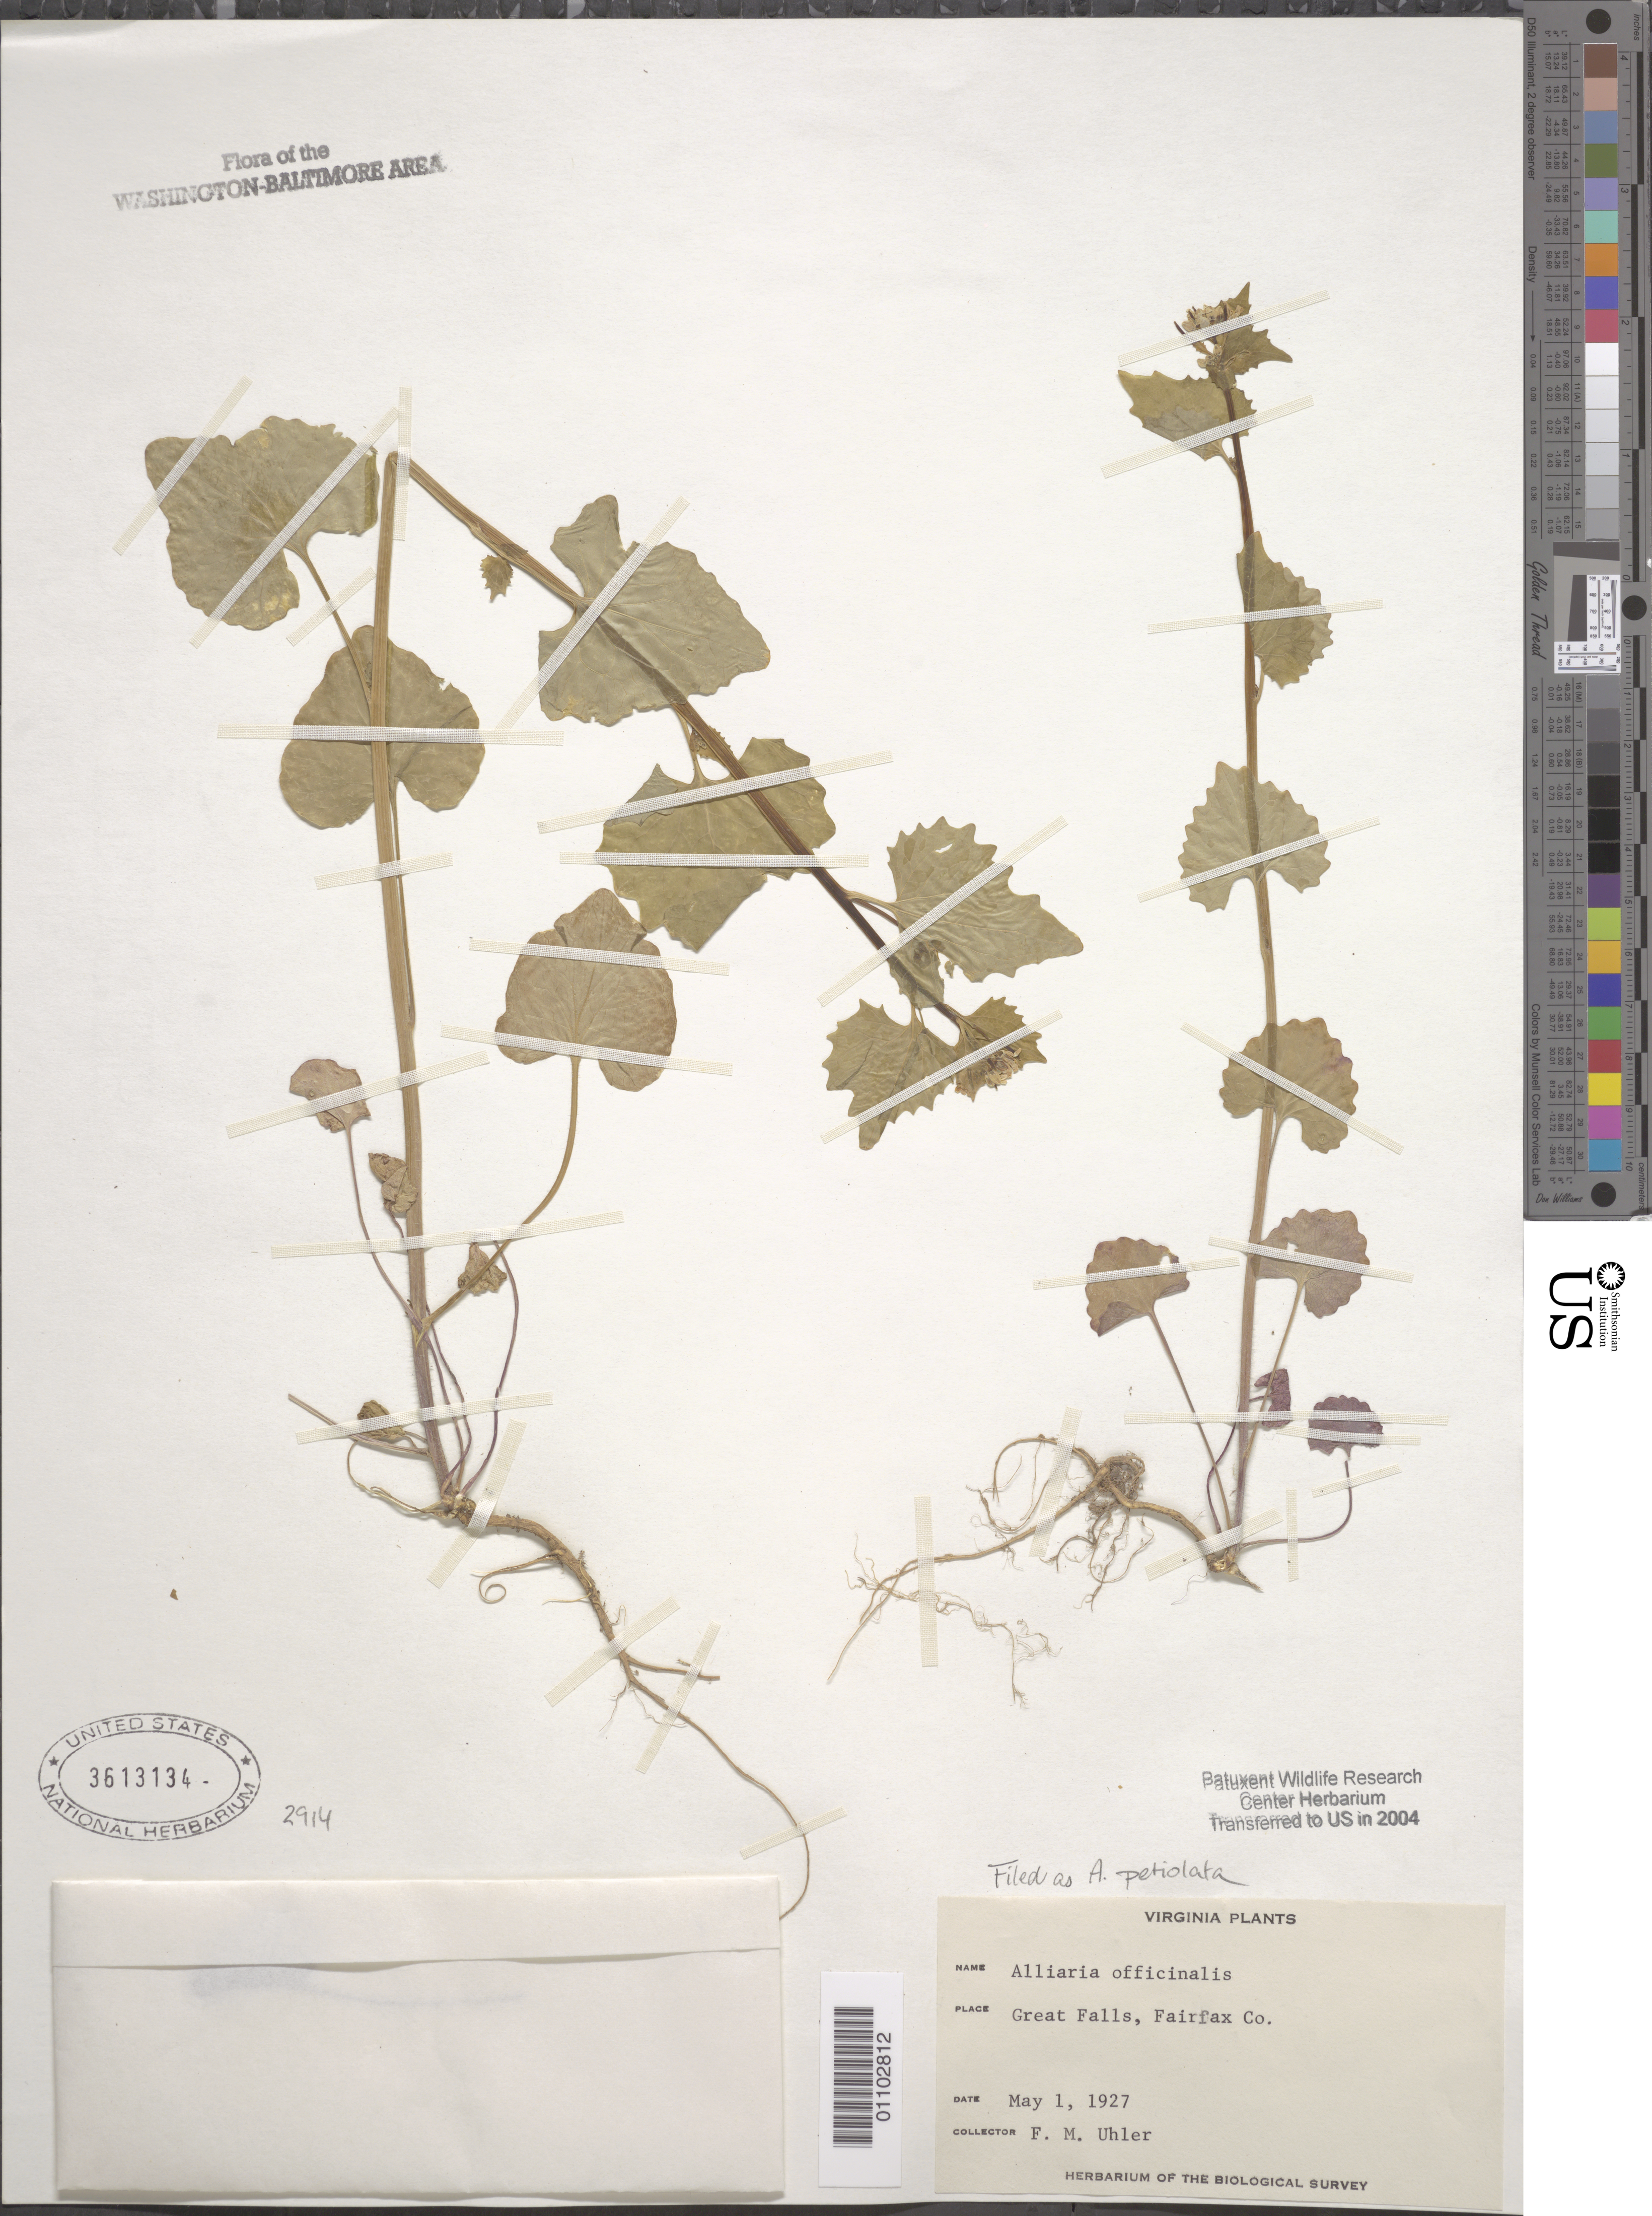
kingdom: Plantae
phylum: Tracheophyta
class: Magnoliopsida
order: Brassicales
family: Brassicaceae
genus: Alliaria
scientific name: Alliaria officinalis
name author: Andrz. ex DC.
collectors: F. Uhler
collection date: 1927-05-01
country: United States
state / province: Virginia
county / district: Fairfax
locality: Great Falls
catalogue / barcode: US 3613134